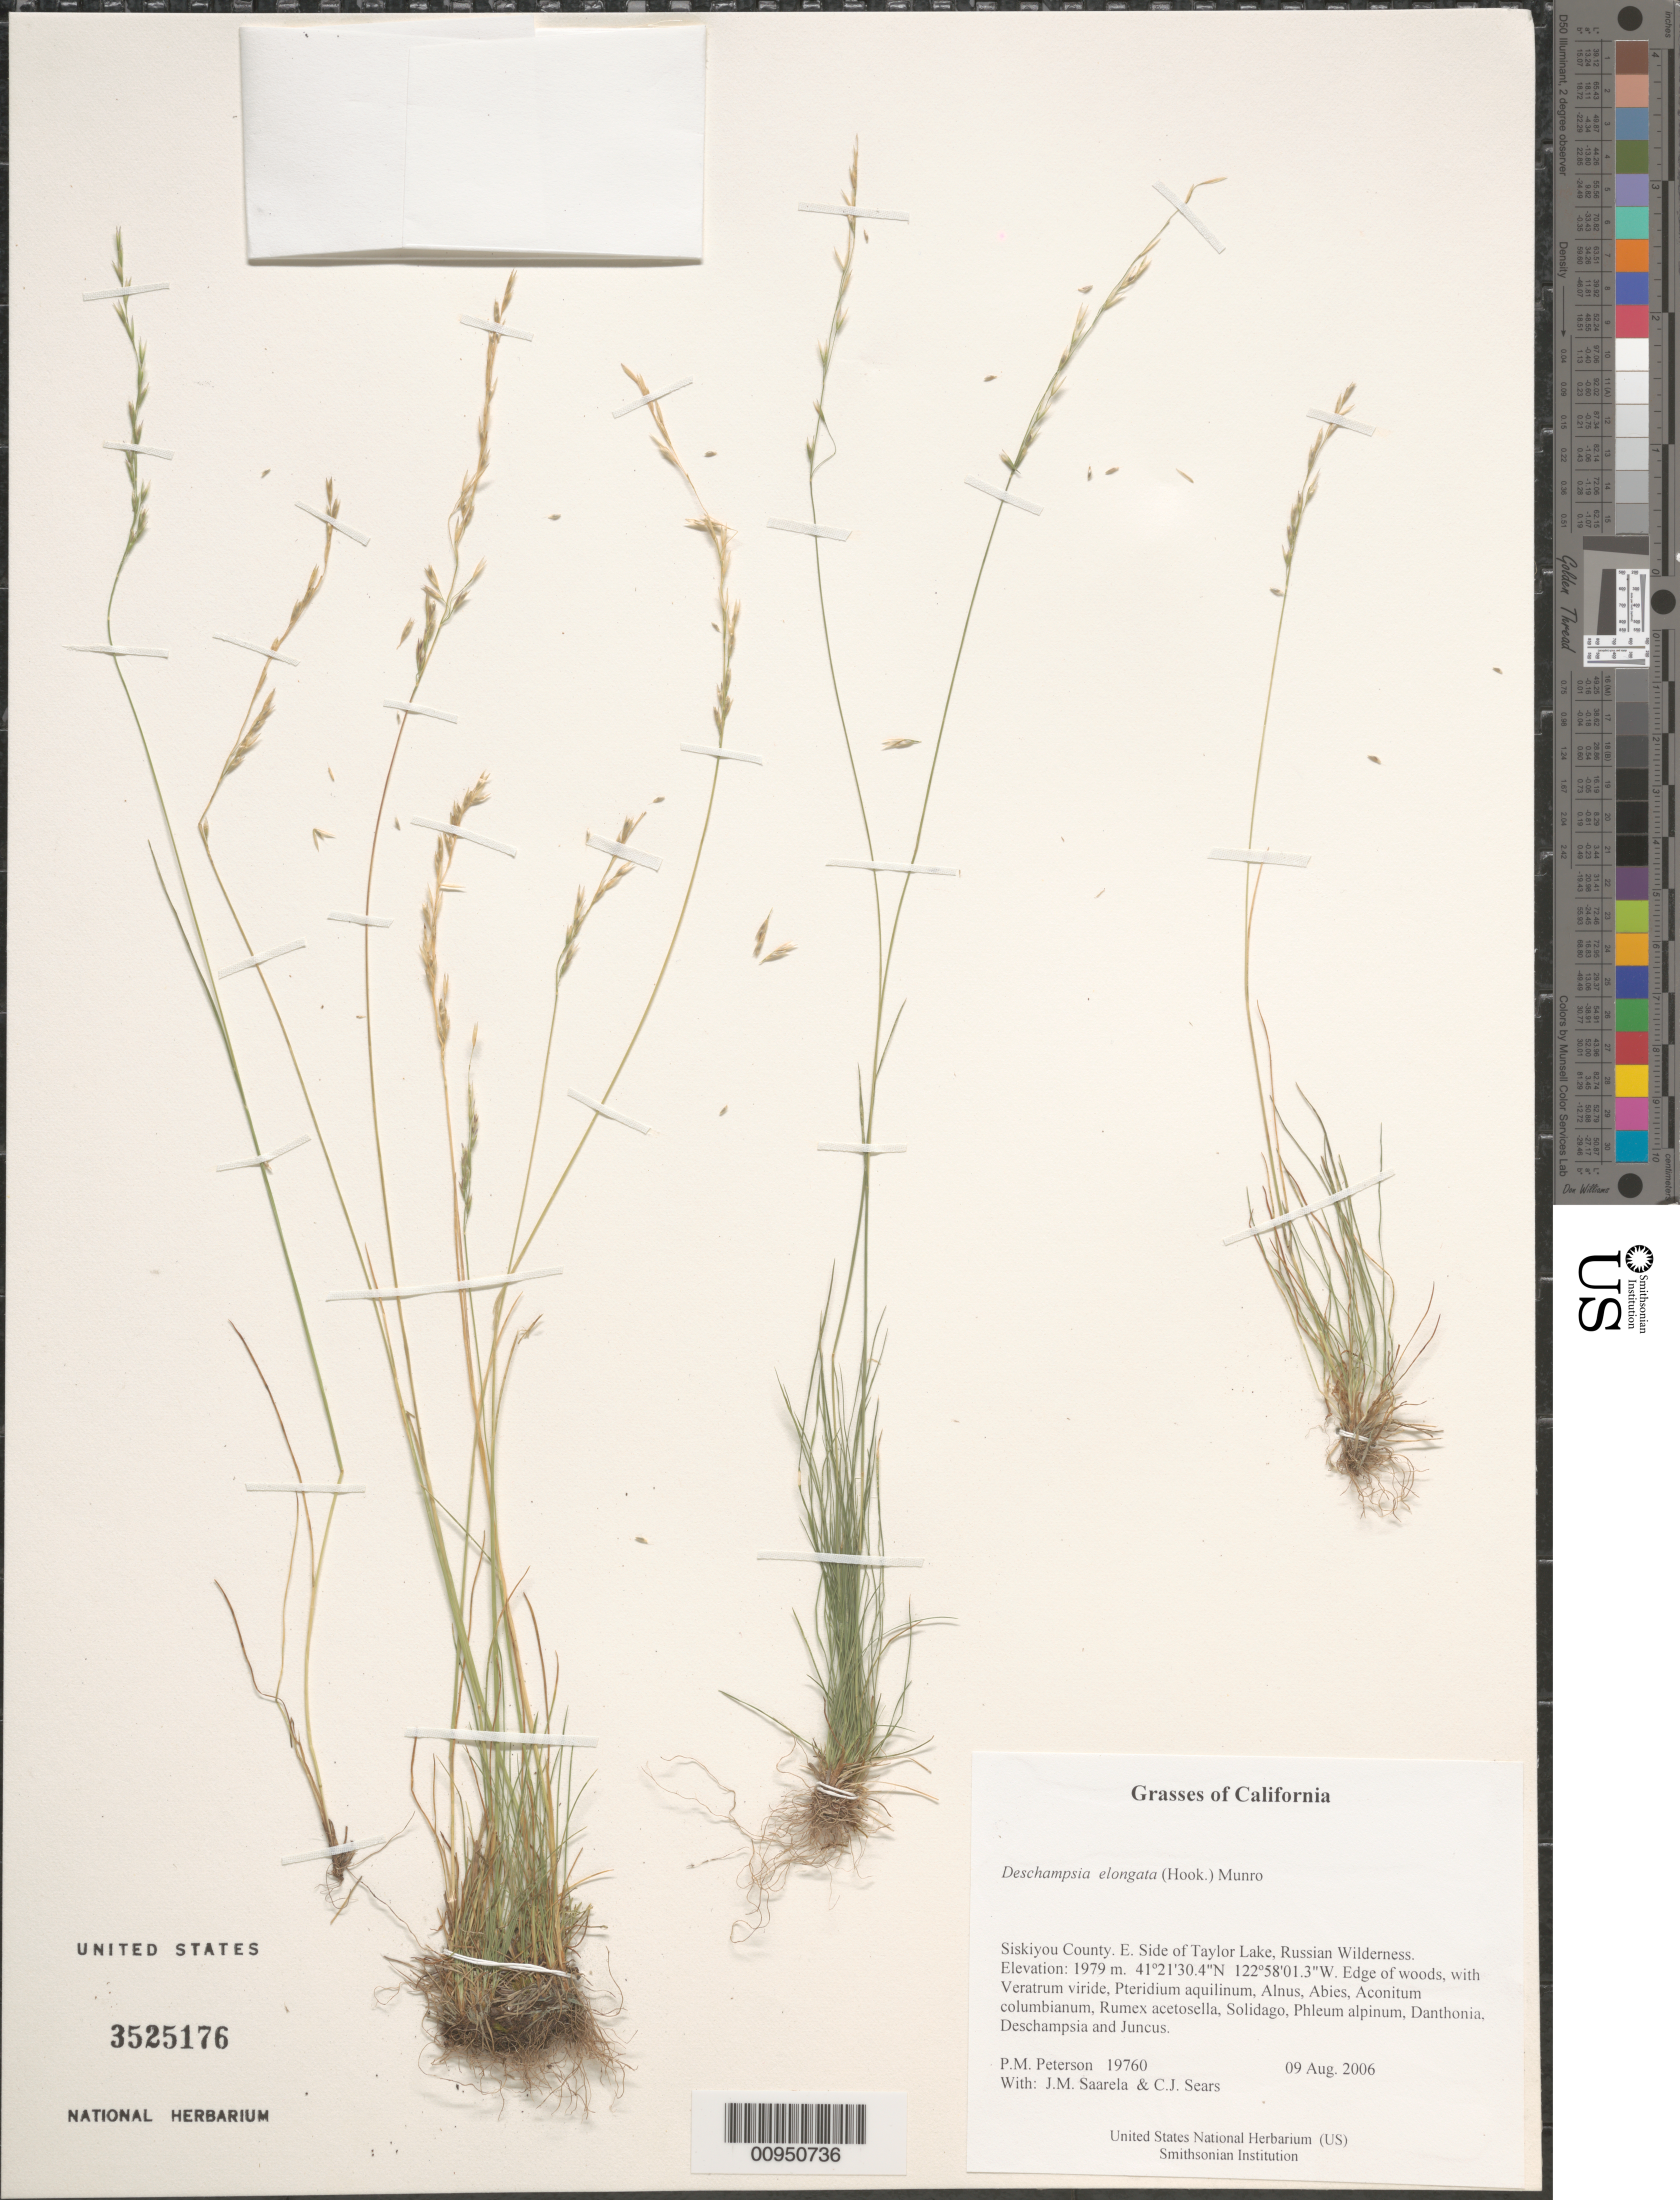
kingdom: Plantae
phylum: Tracheophyta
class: Liliopsida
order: Poales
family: Poaceae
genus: Deschampsia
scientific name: Deschampsia elongata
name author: (Hook.) Munro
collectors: P. M. Peterson, J. Saarela & C. Sears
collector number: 19760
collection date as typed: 09 Aug 2006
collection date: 2006-08-09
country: United States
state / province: California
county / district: Siskiyou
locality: E. Side of Taylor Lake, Russian Wilderness.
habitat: Edge of woods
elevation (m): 1979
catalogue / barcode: US 3525176